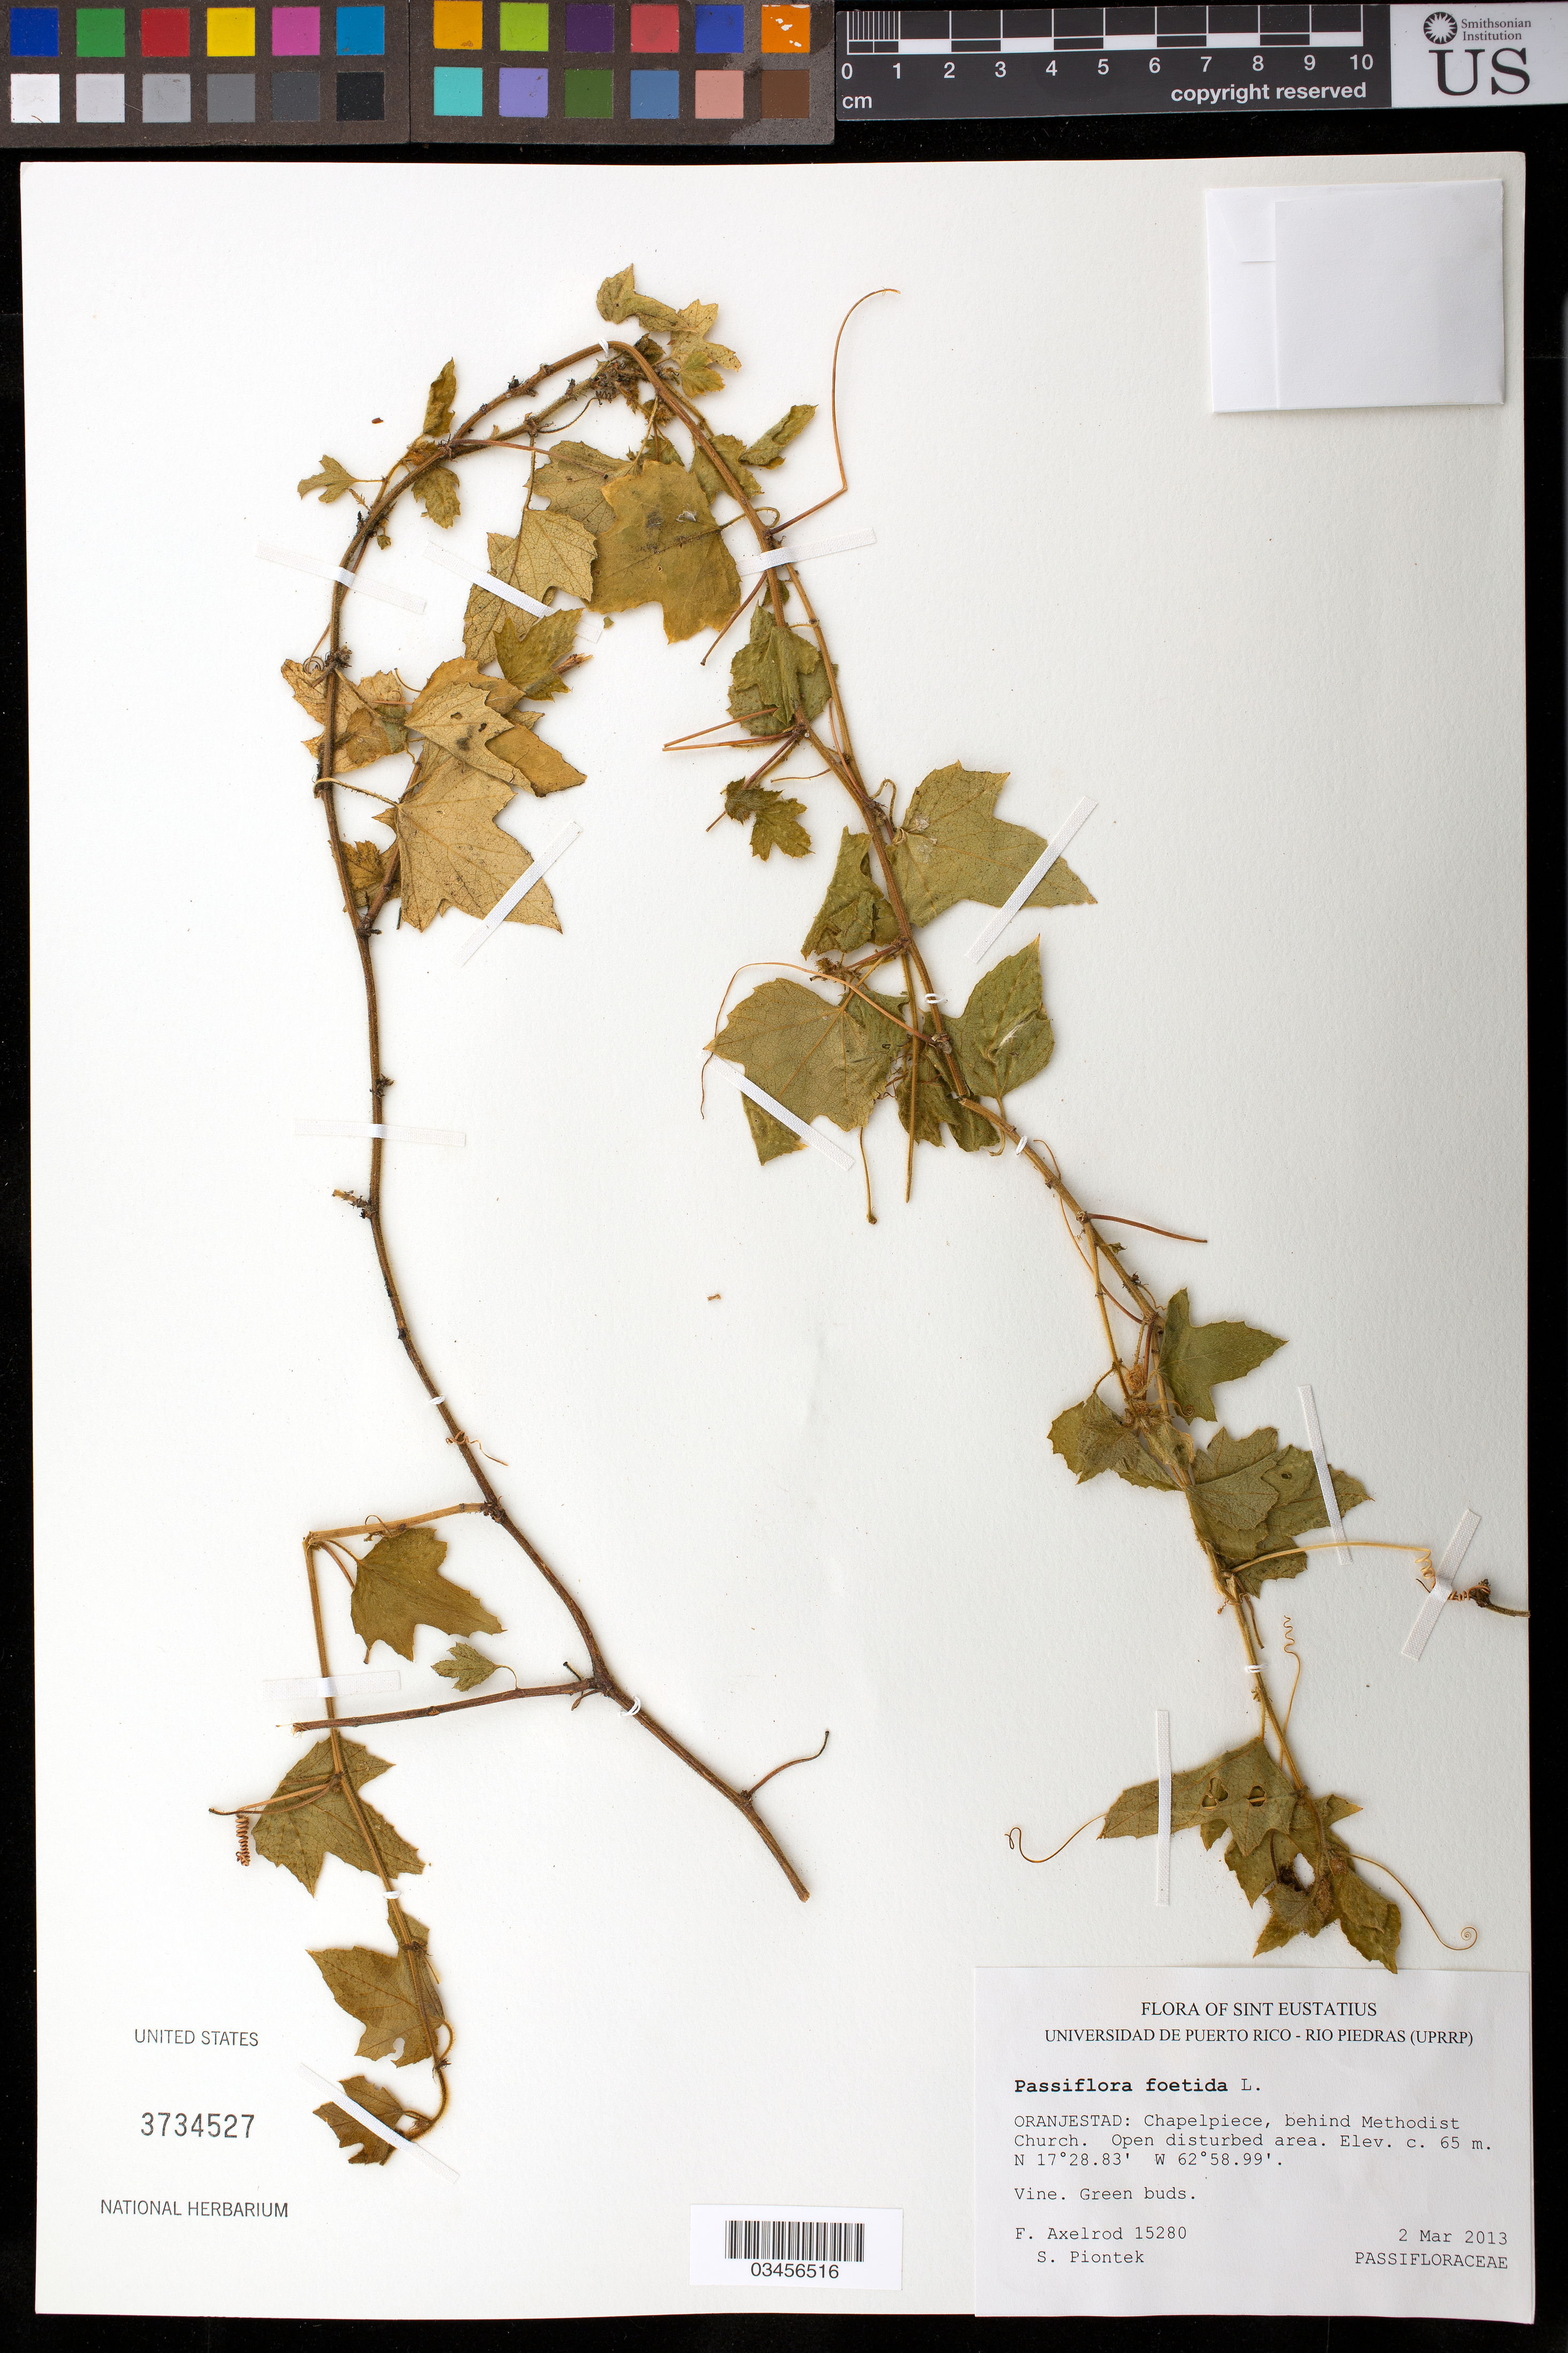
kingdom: Plantae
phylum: Tracheophyta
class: Magnoliopsida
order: Malpighiales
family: Passifloraceae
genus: Passiflora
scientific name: Passiflora foetida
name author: L.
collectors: F. S. Axelrod & S. Pointek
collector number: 15280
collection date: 2013-03-02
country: Netherlands Antilles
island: Sint Eustatius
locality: Orangestad: Chapelpiece, behind Methodist Church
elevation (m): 65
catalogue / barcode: US 3734527